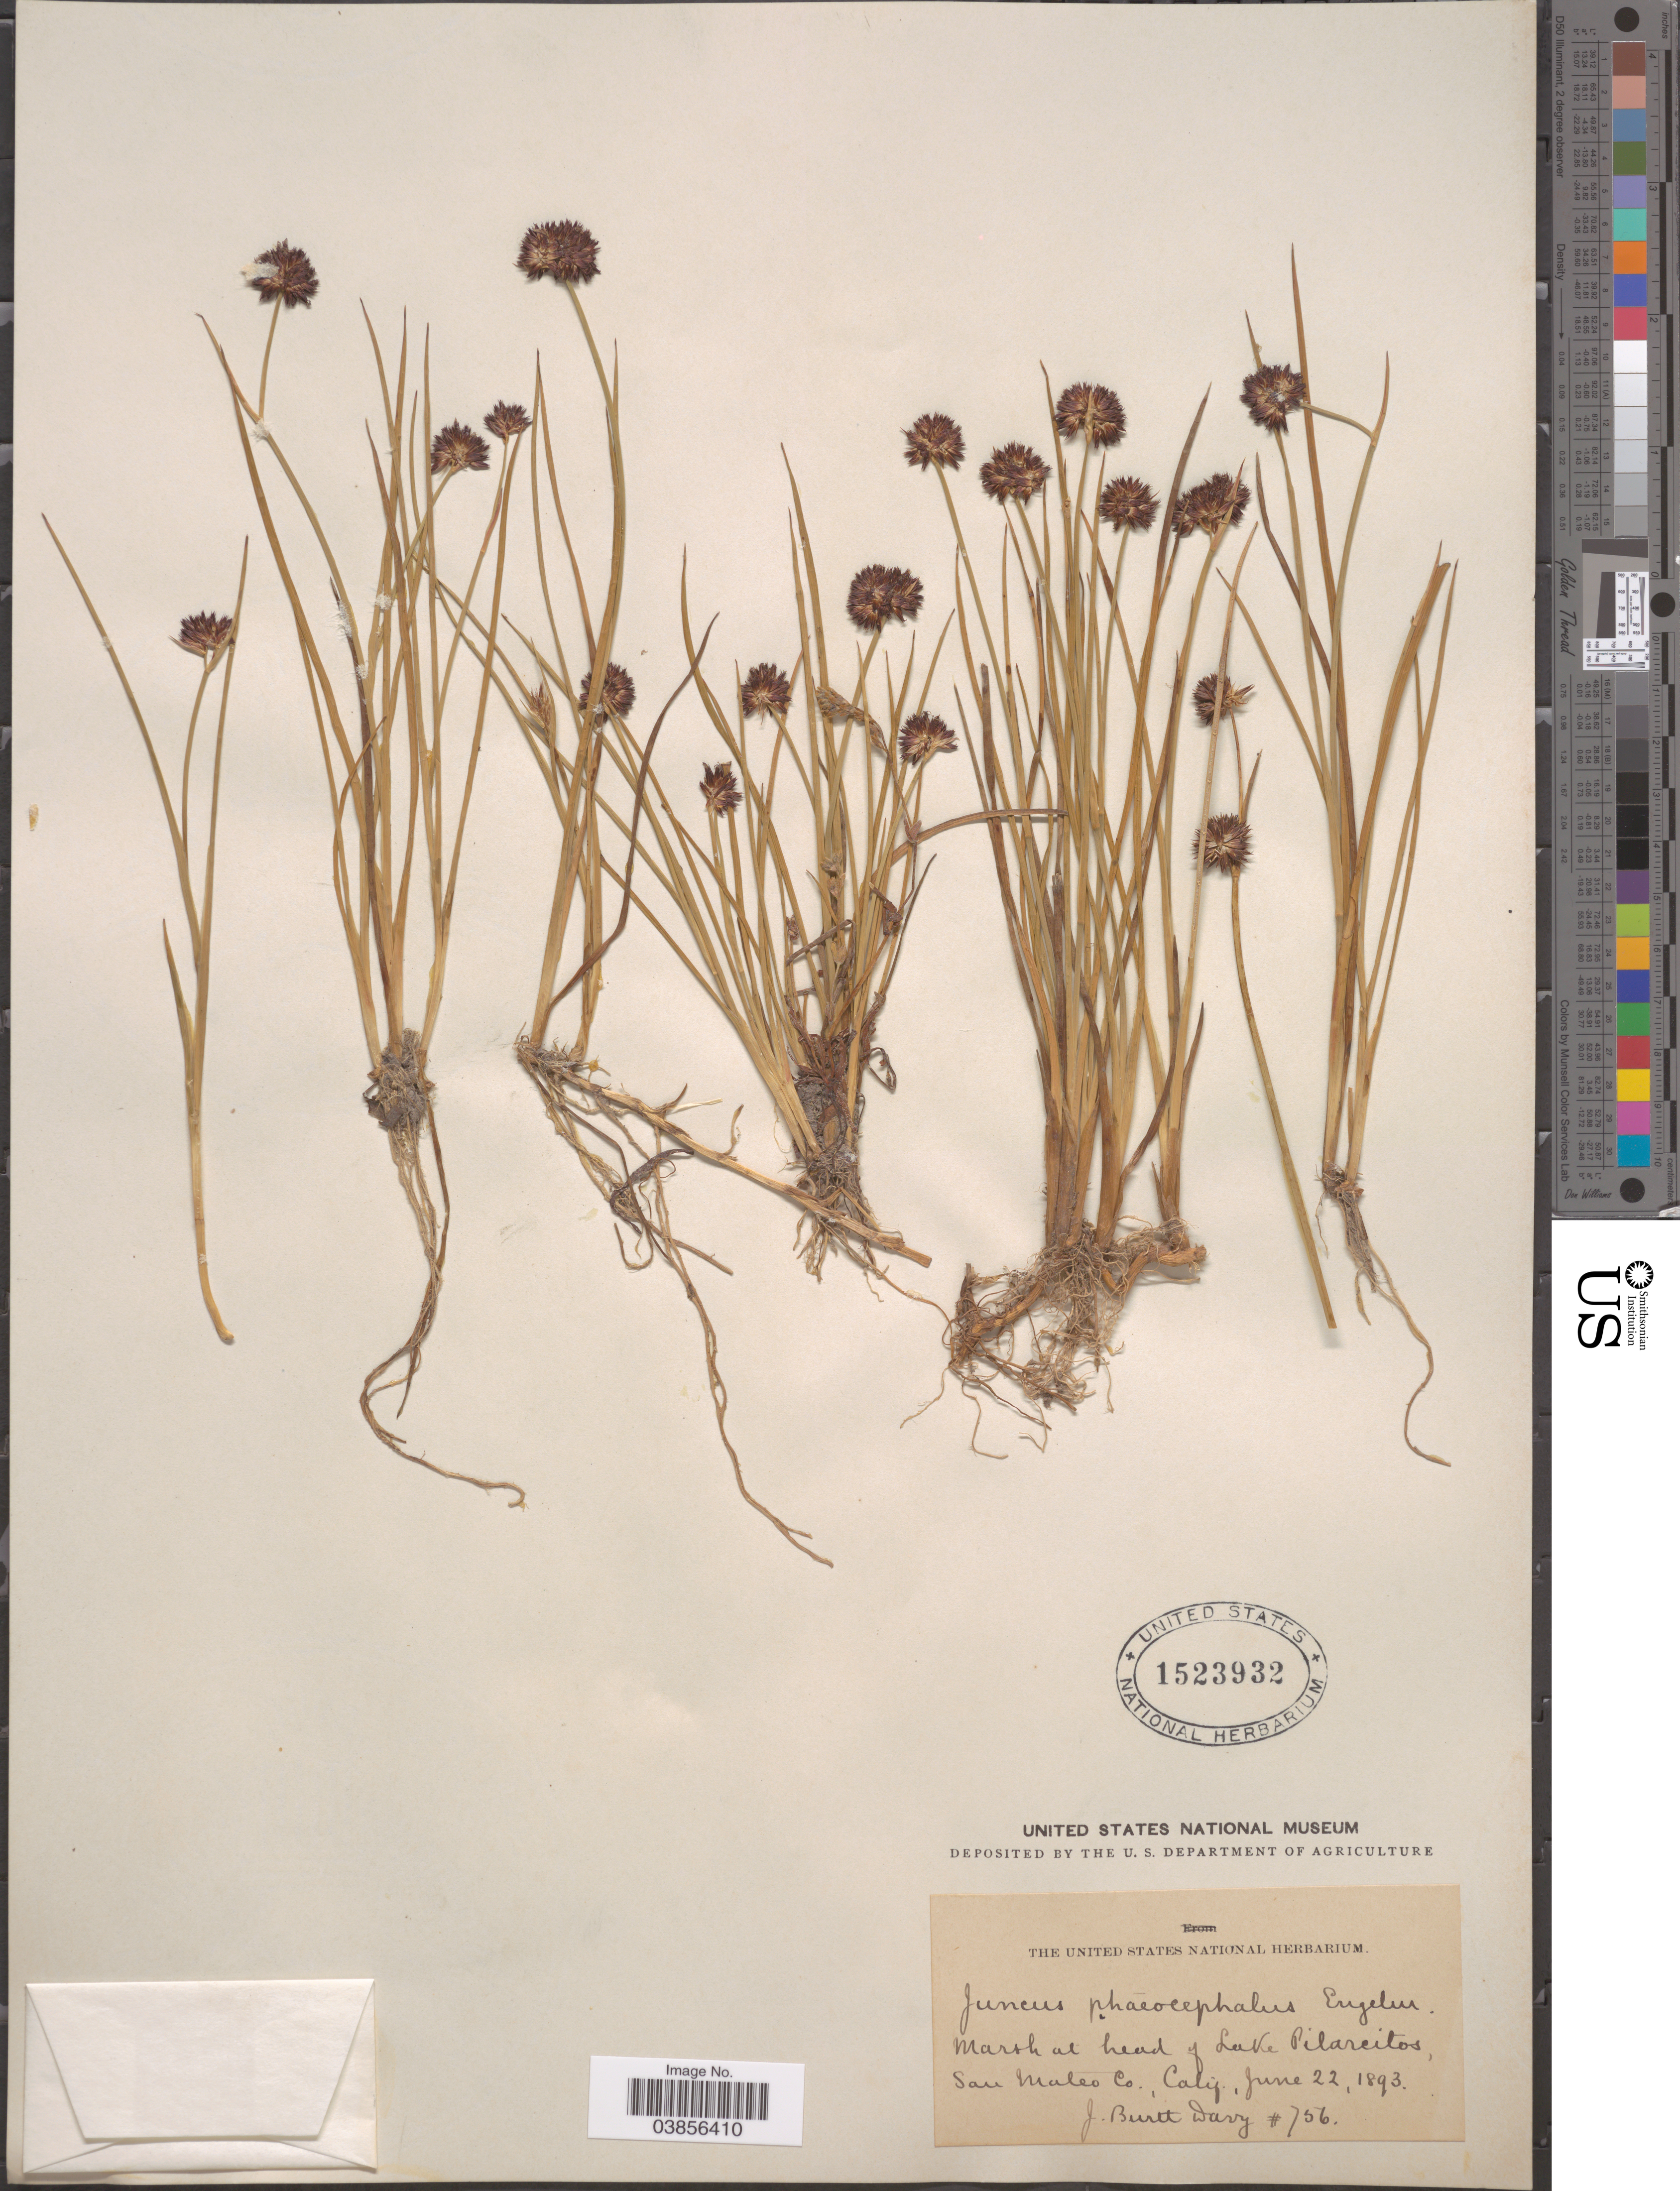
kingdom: Plantae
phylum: Tracheophyta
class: Liliopsida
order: Poales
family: Juncaceae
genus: Juncus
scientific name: Juncus phaeocephalus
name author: Engelm.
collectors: J. Burtt Davy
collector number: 756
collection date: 1893-06-22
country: United States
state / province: California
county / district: San Mateo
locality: Marsh at head of Lake Pilarcitos, San Mateo Co.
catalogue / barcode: US 1523932